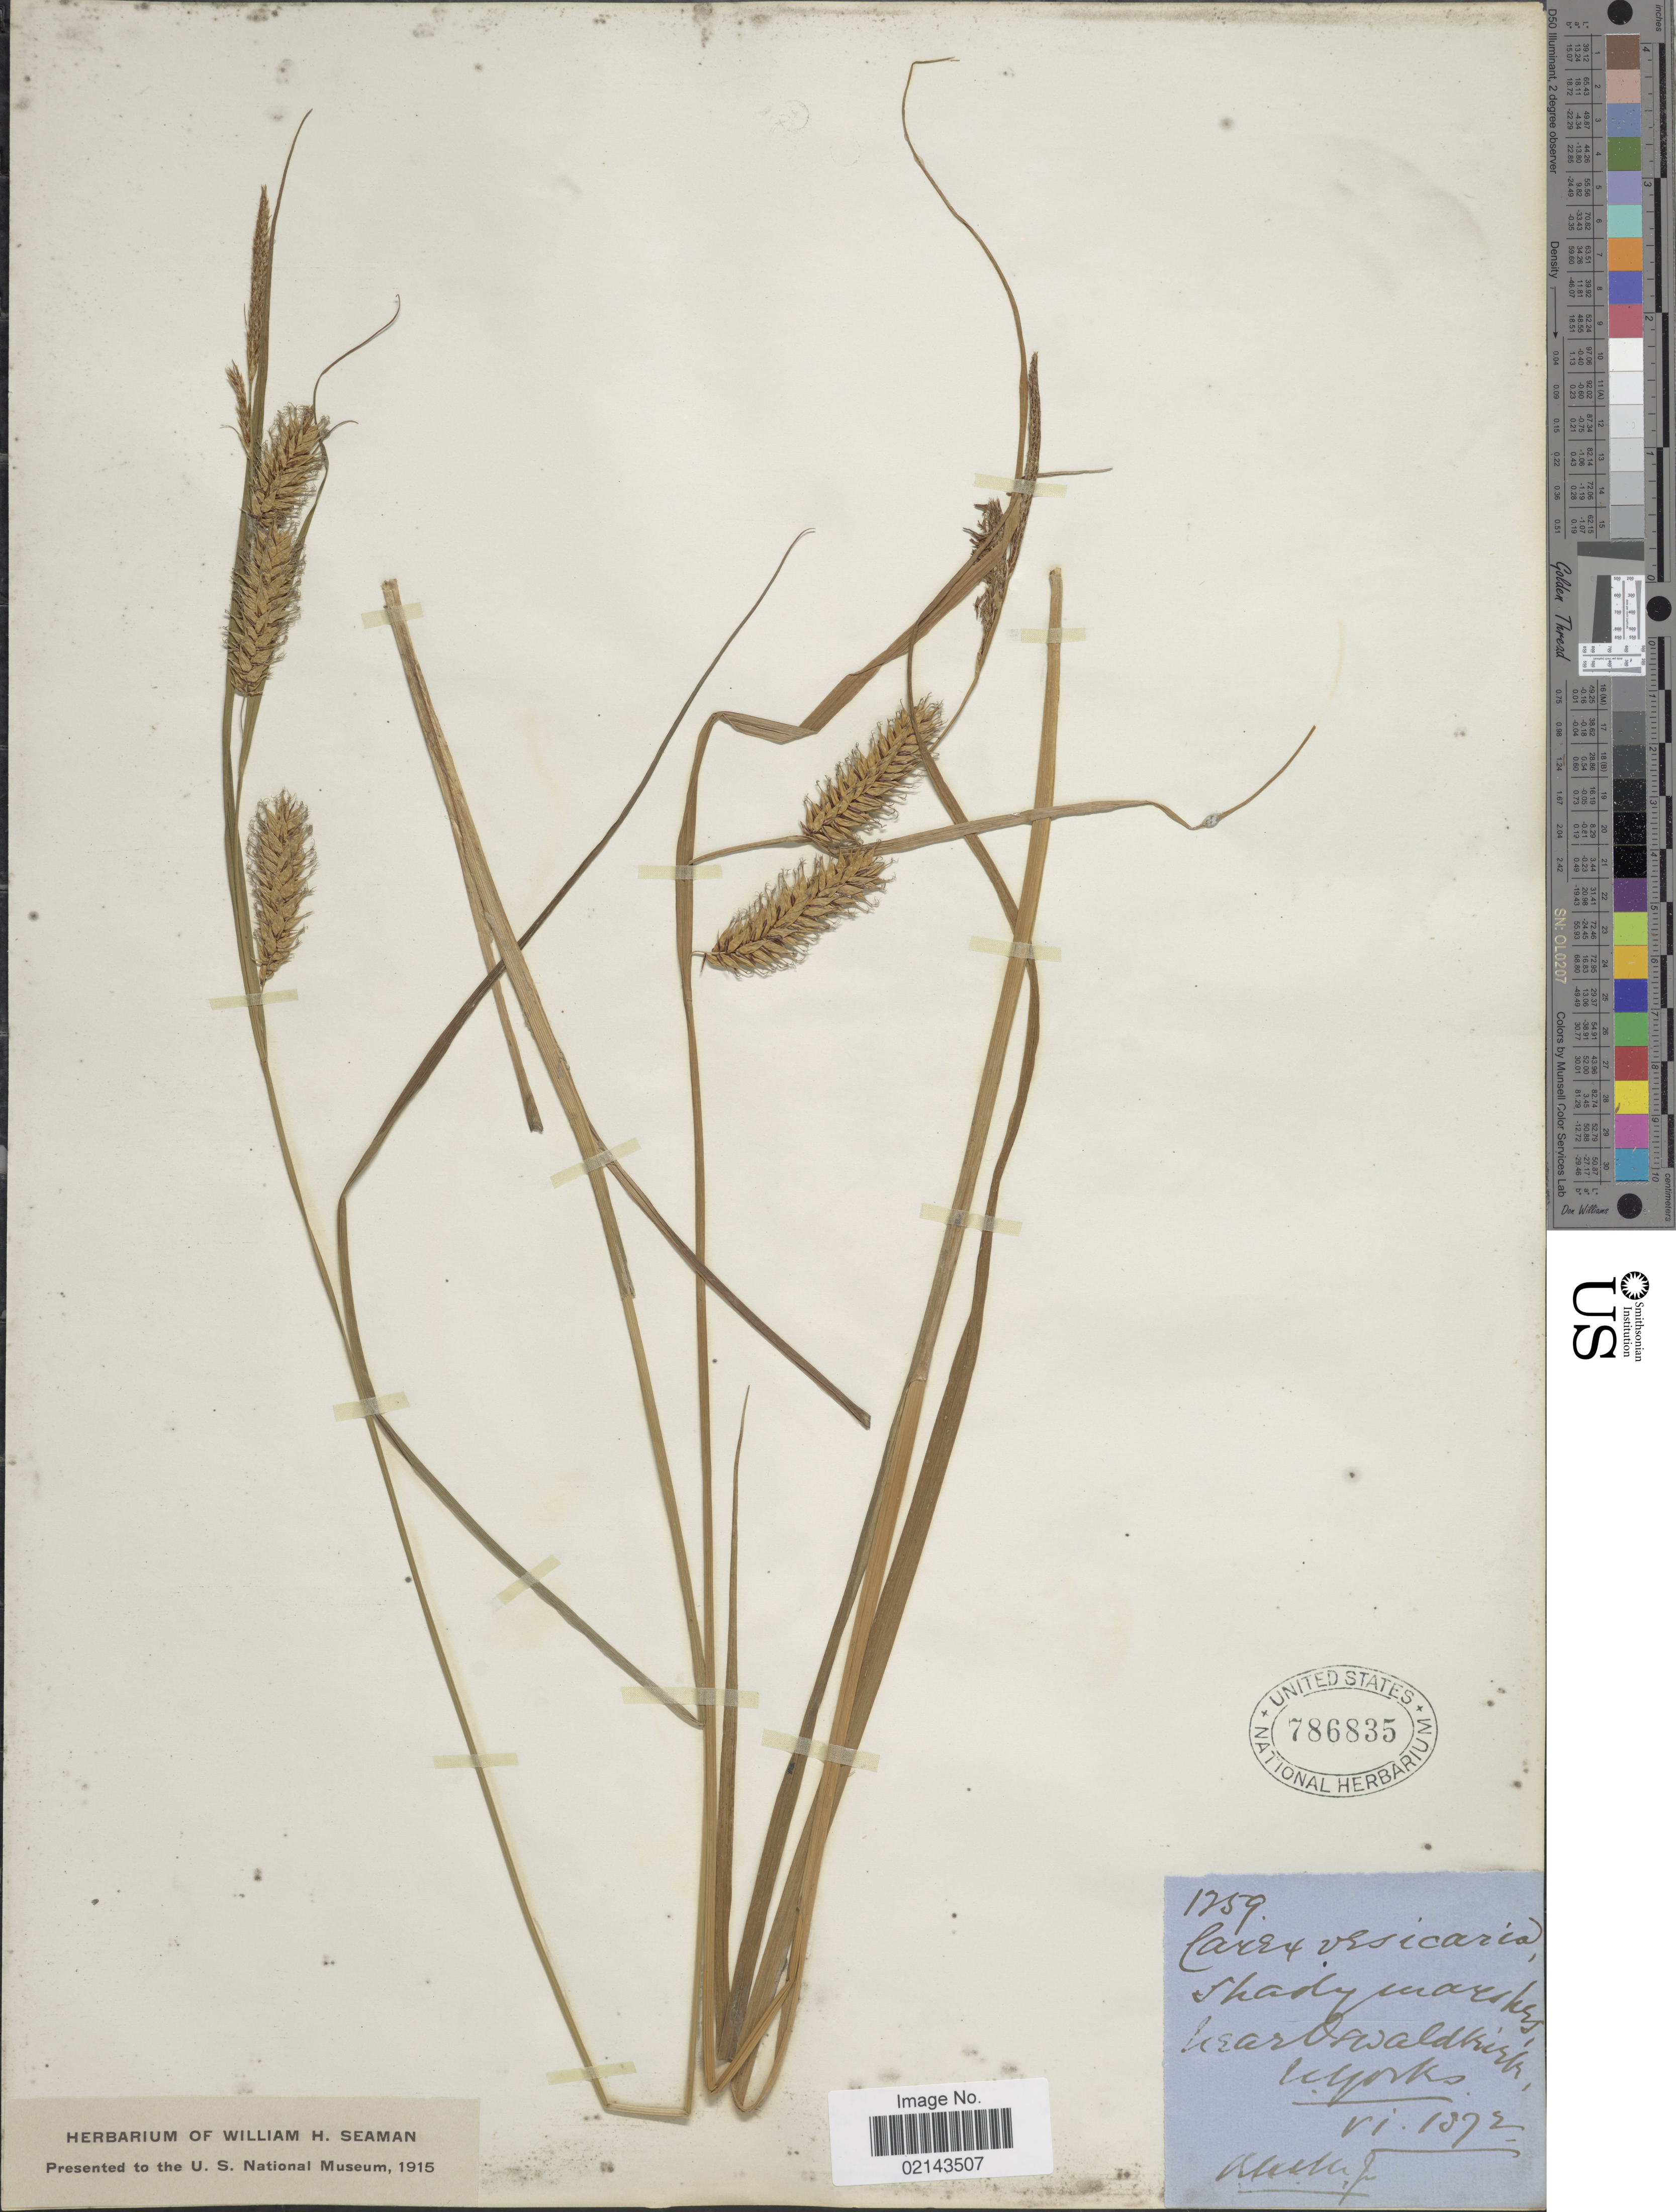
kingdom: Plantae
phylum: Tracheophyta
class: Liliopsida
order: Poales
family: Cyperaceae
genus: Carex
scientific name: Carex vesicaria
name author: L.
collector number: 1259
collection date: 1872-06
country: United Kingdom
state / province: England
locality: Shady marshes near Oswaldkirk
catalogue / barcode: US 786835